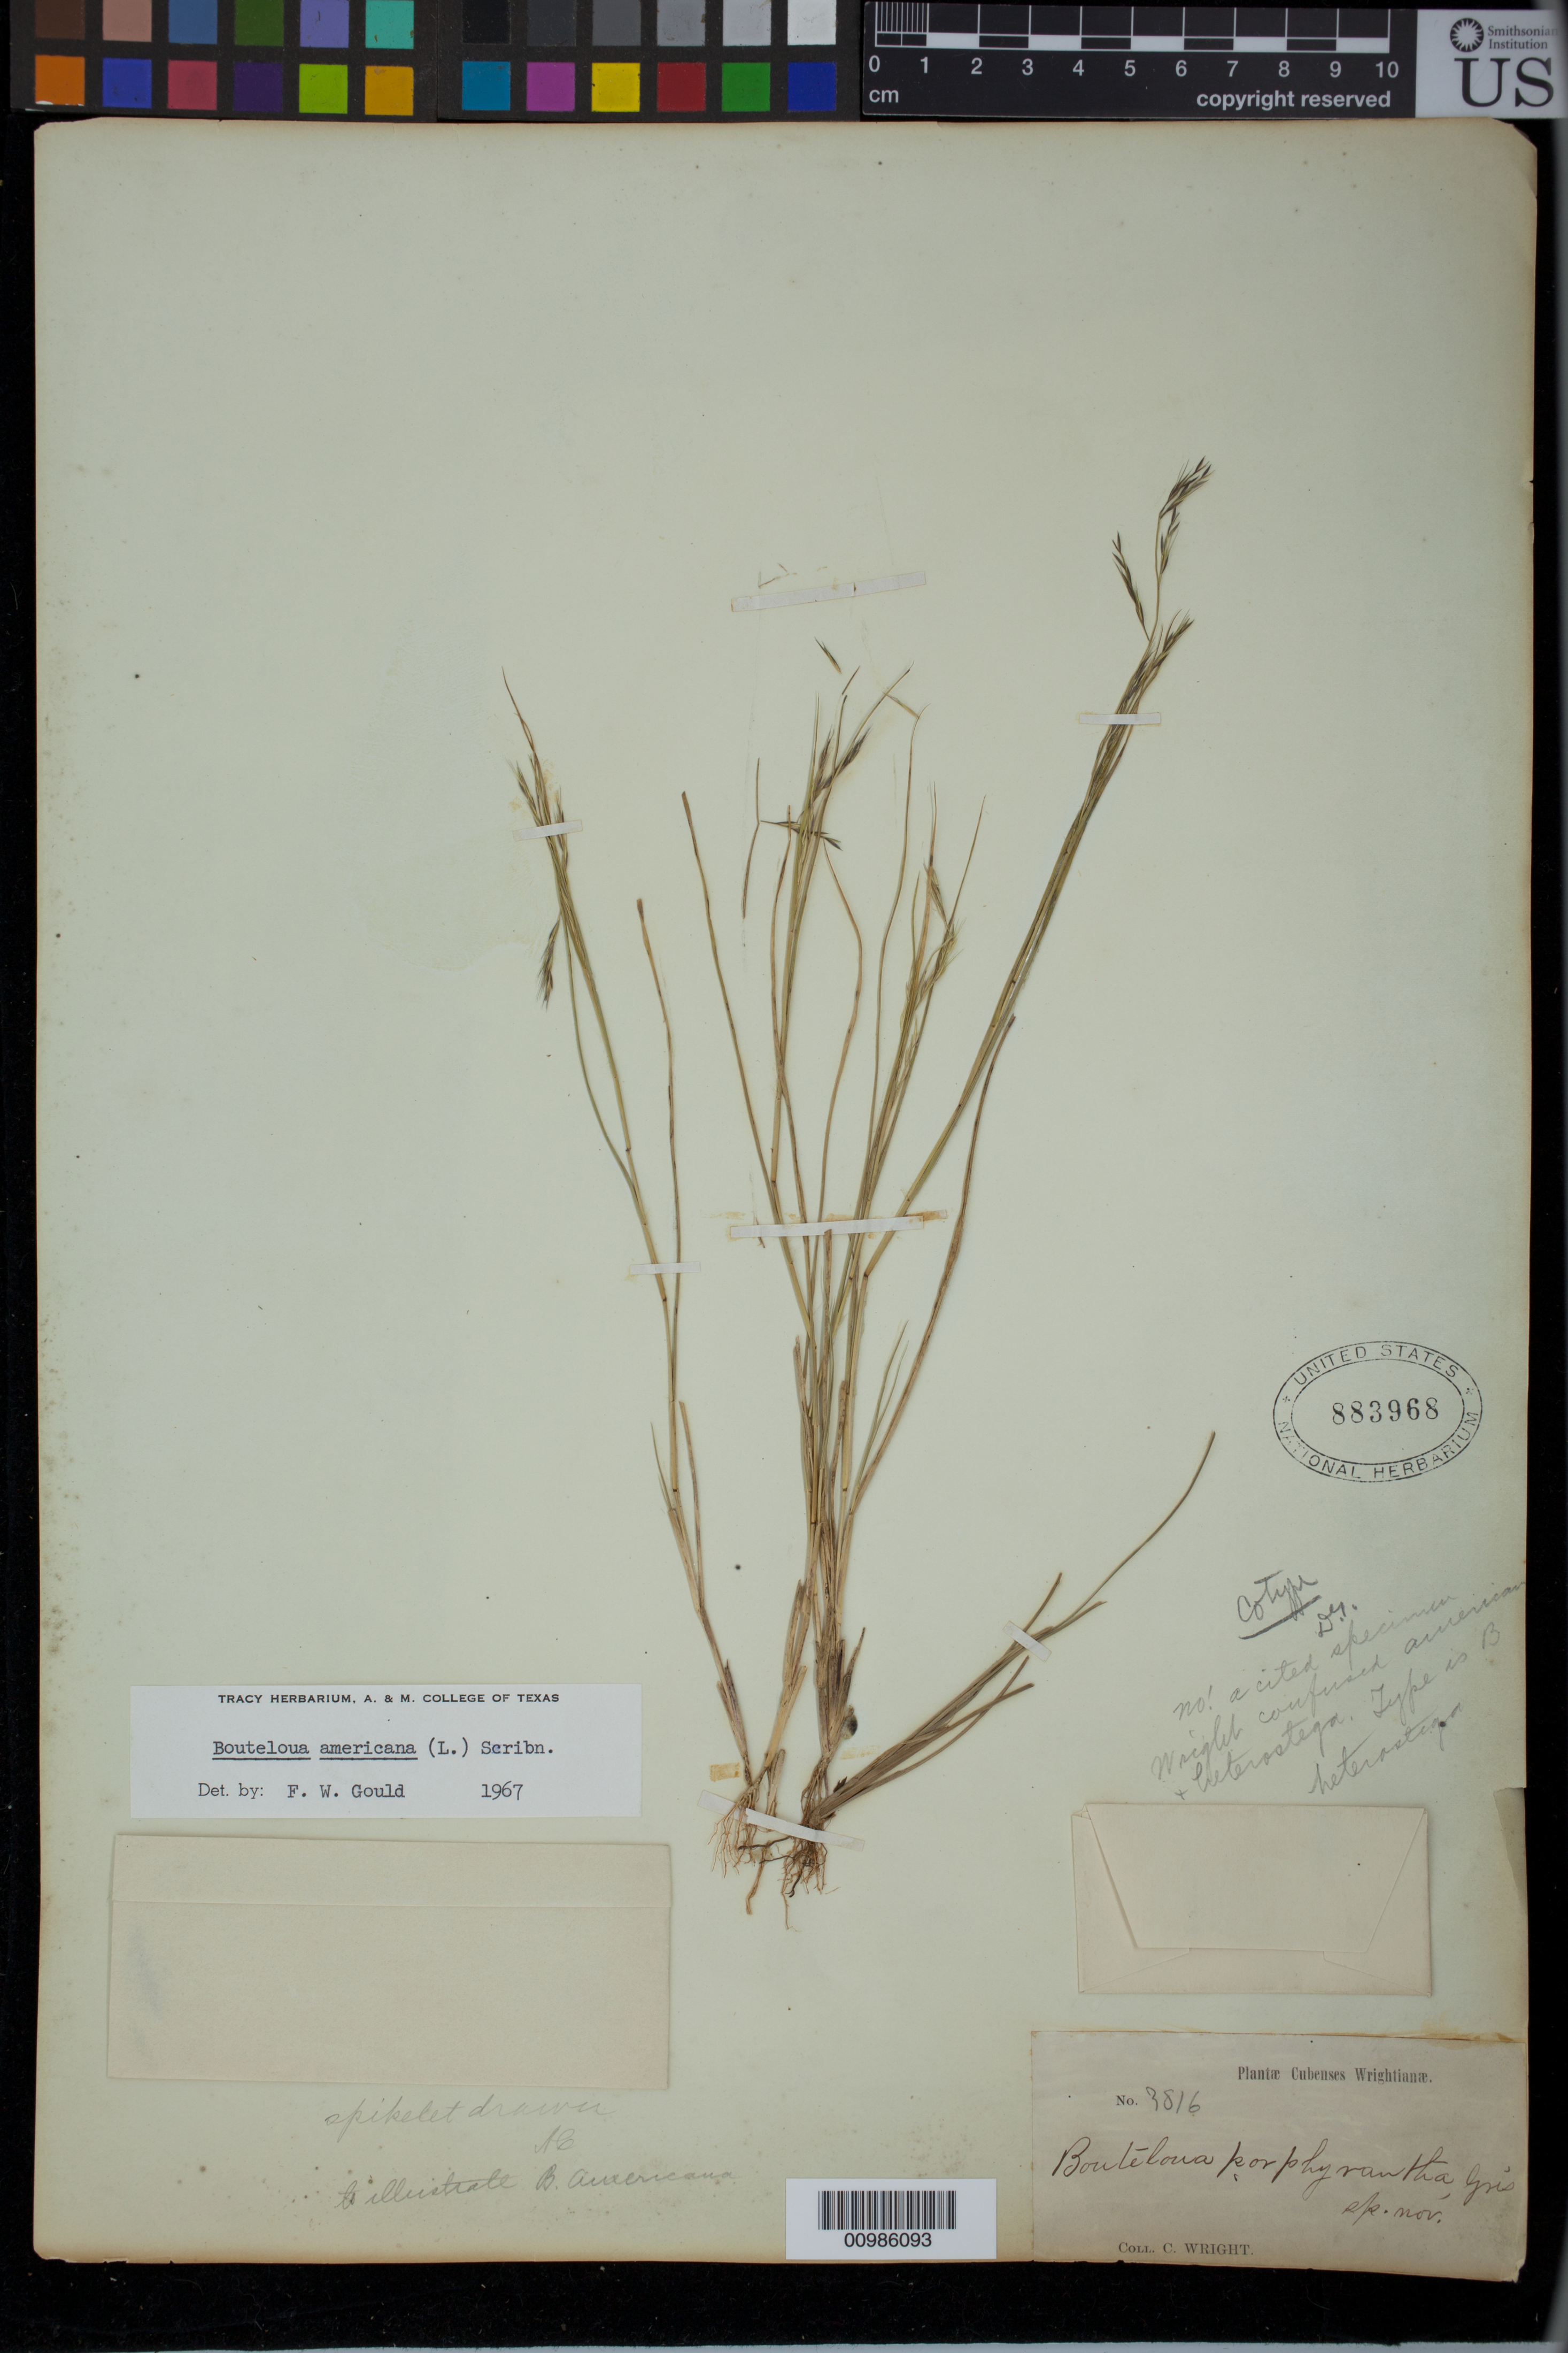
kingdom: Plantae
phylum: Tracheophyta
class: Liliopsida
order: Poales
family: Poaceae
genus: Bouteloua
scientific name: Bouteloua porphyrantha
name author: C. Wright in Sauvalle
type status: Syntype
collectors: C. Wright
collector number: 3816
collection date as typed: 1800 to 1899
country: Cuba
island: Cuba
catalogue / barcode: US 883968